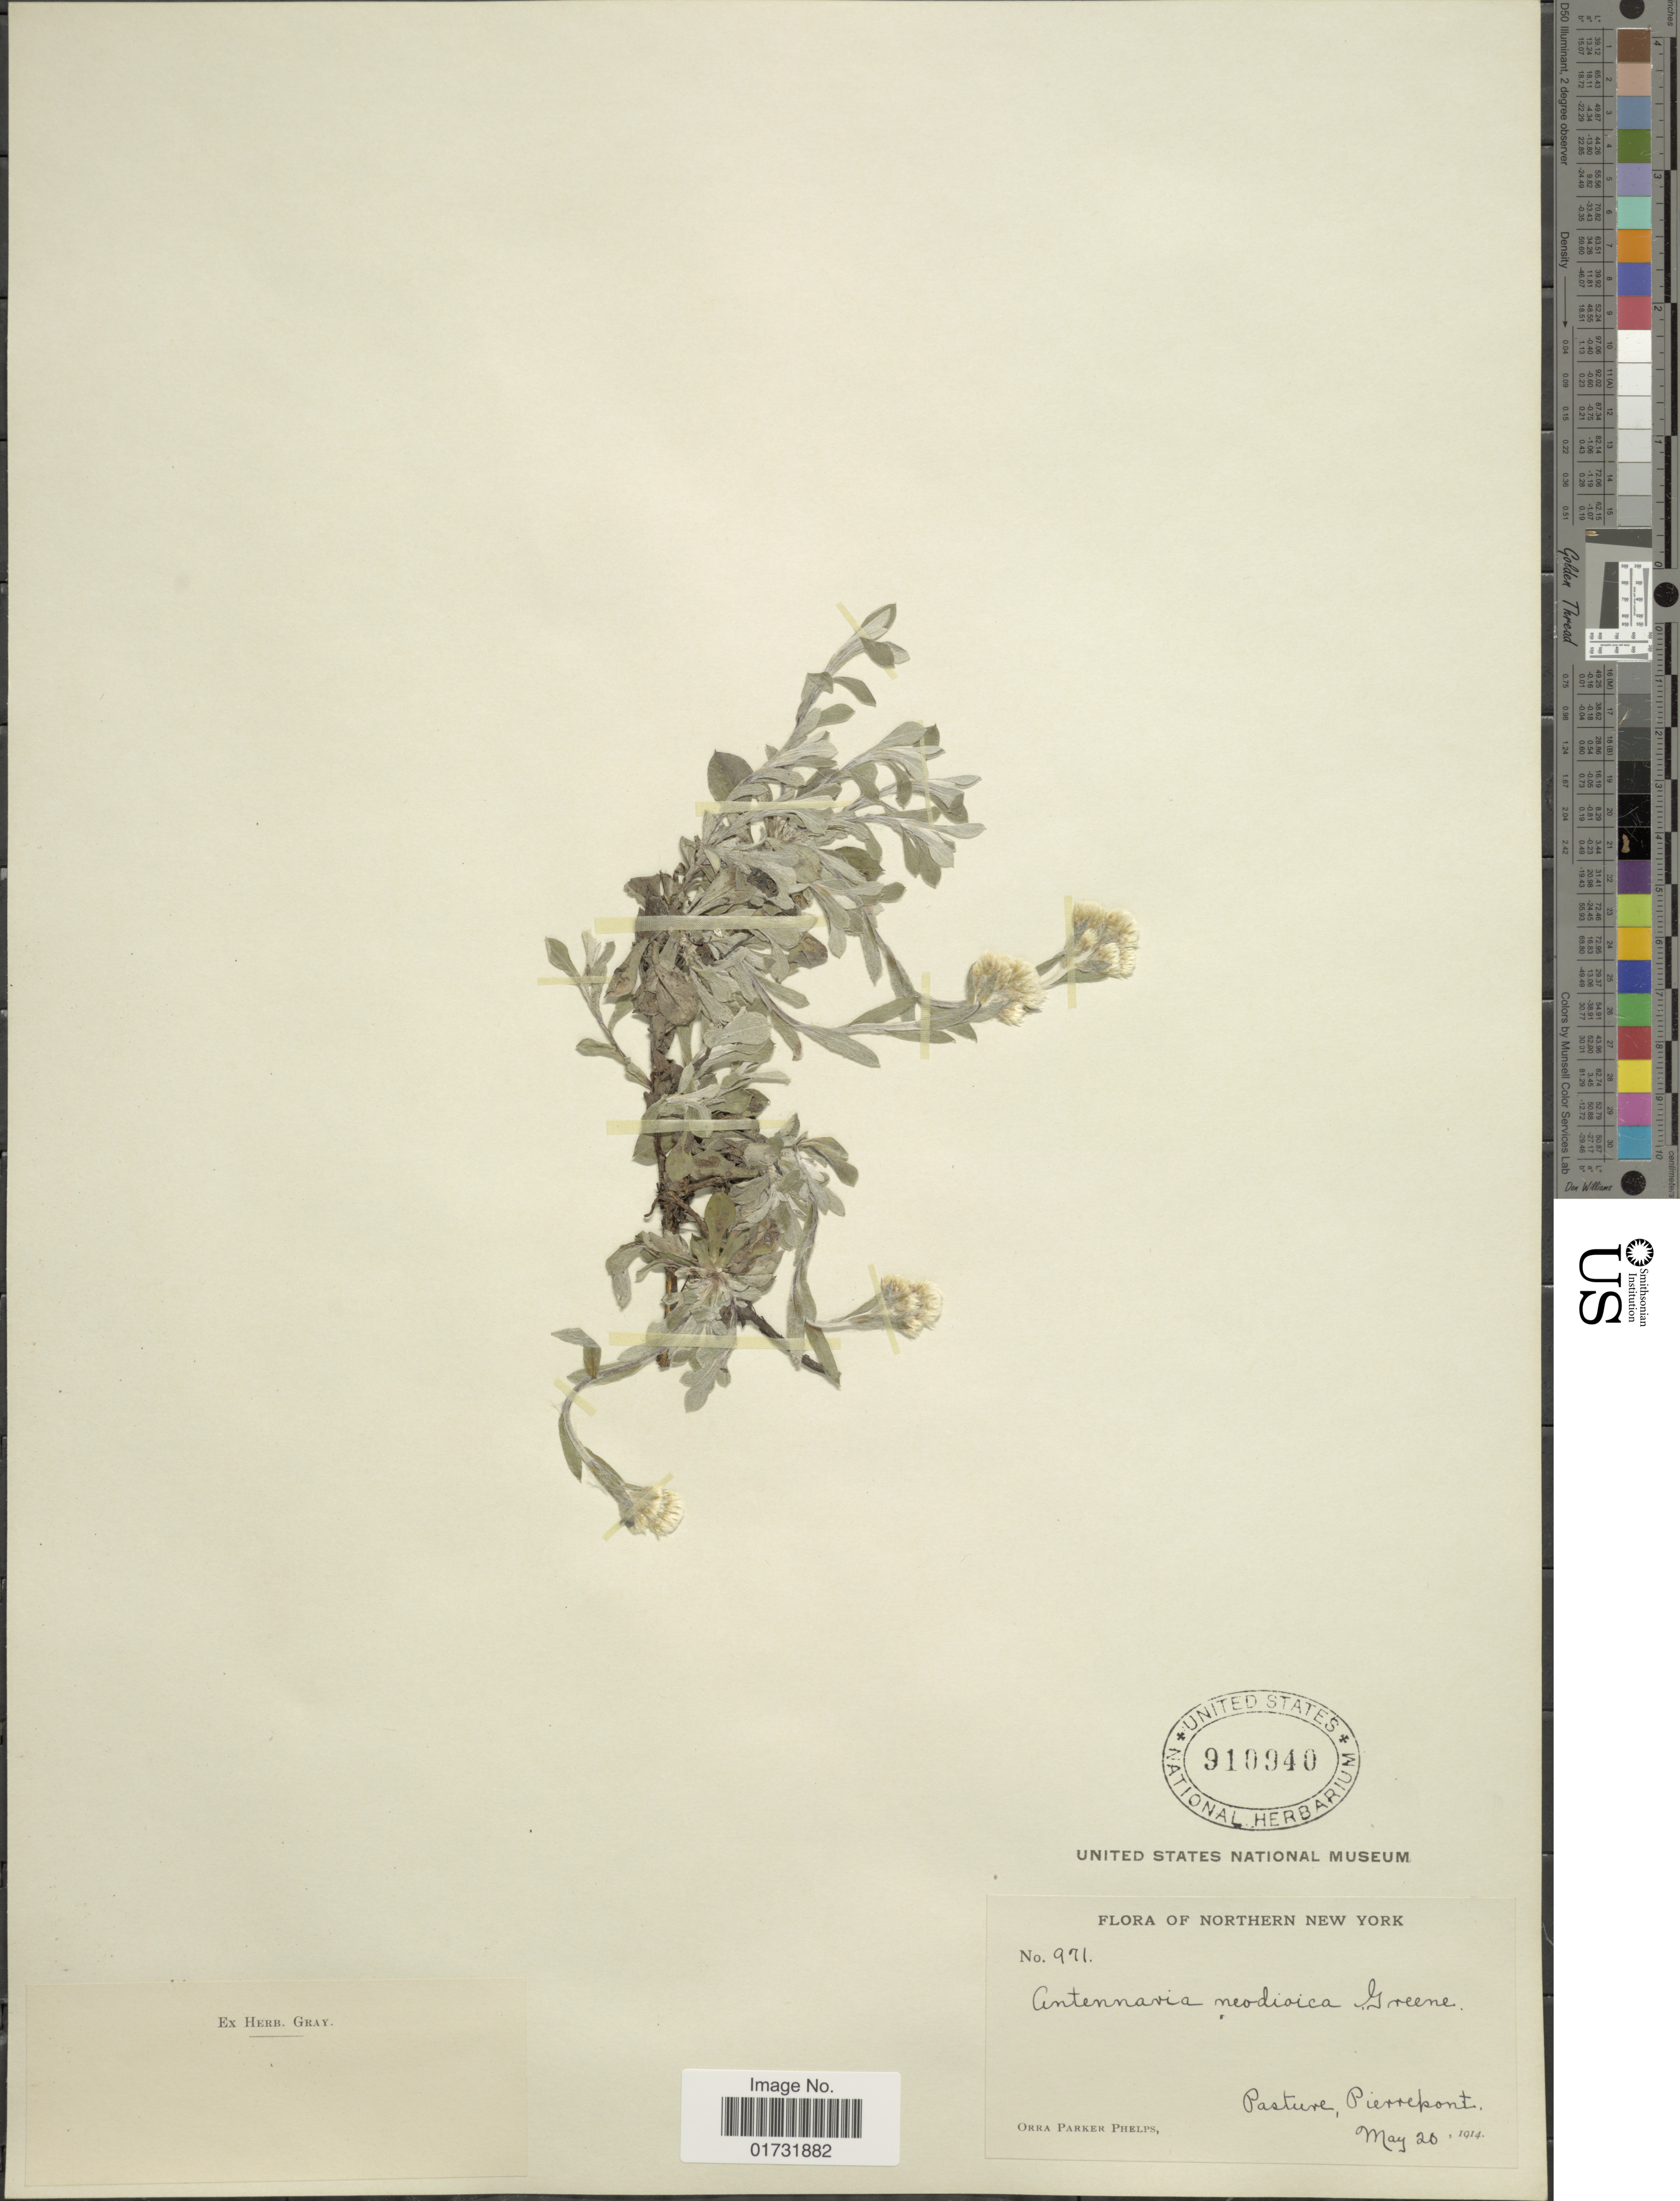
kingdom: Plantae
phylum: Tracheophyta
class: Magnoliopsida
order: Asterales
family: Asteraceae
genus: Antennaria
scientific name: Antennaria neodioica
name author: Greene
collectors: O. P. Phelps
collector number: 971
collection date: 1914-05-20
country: United States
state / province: New York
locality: Northern New York. Pasture, Pierrepont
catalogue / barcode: US 910940